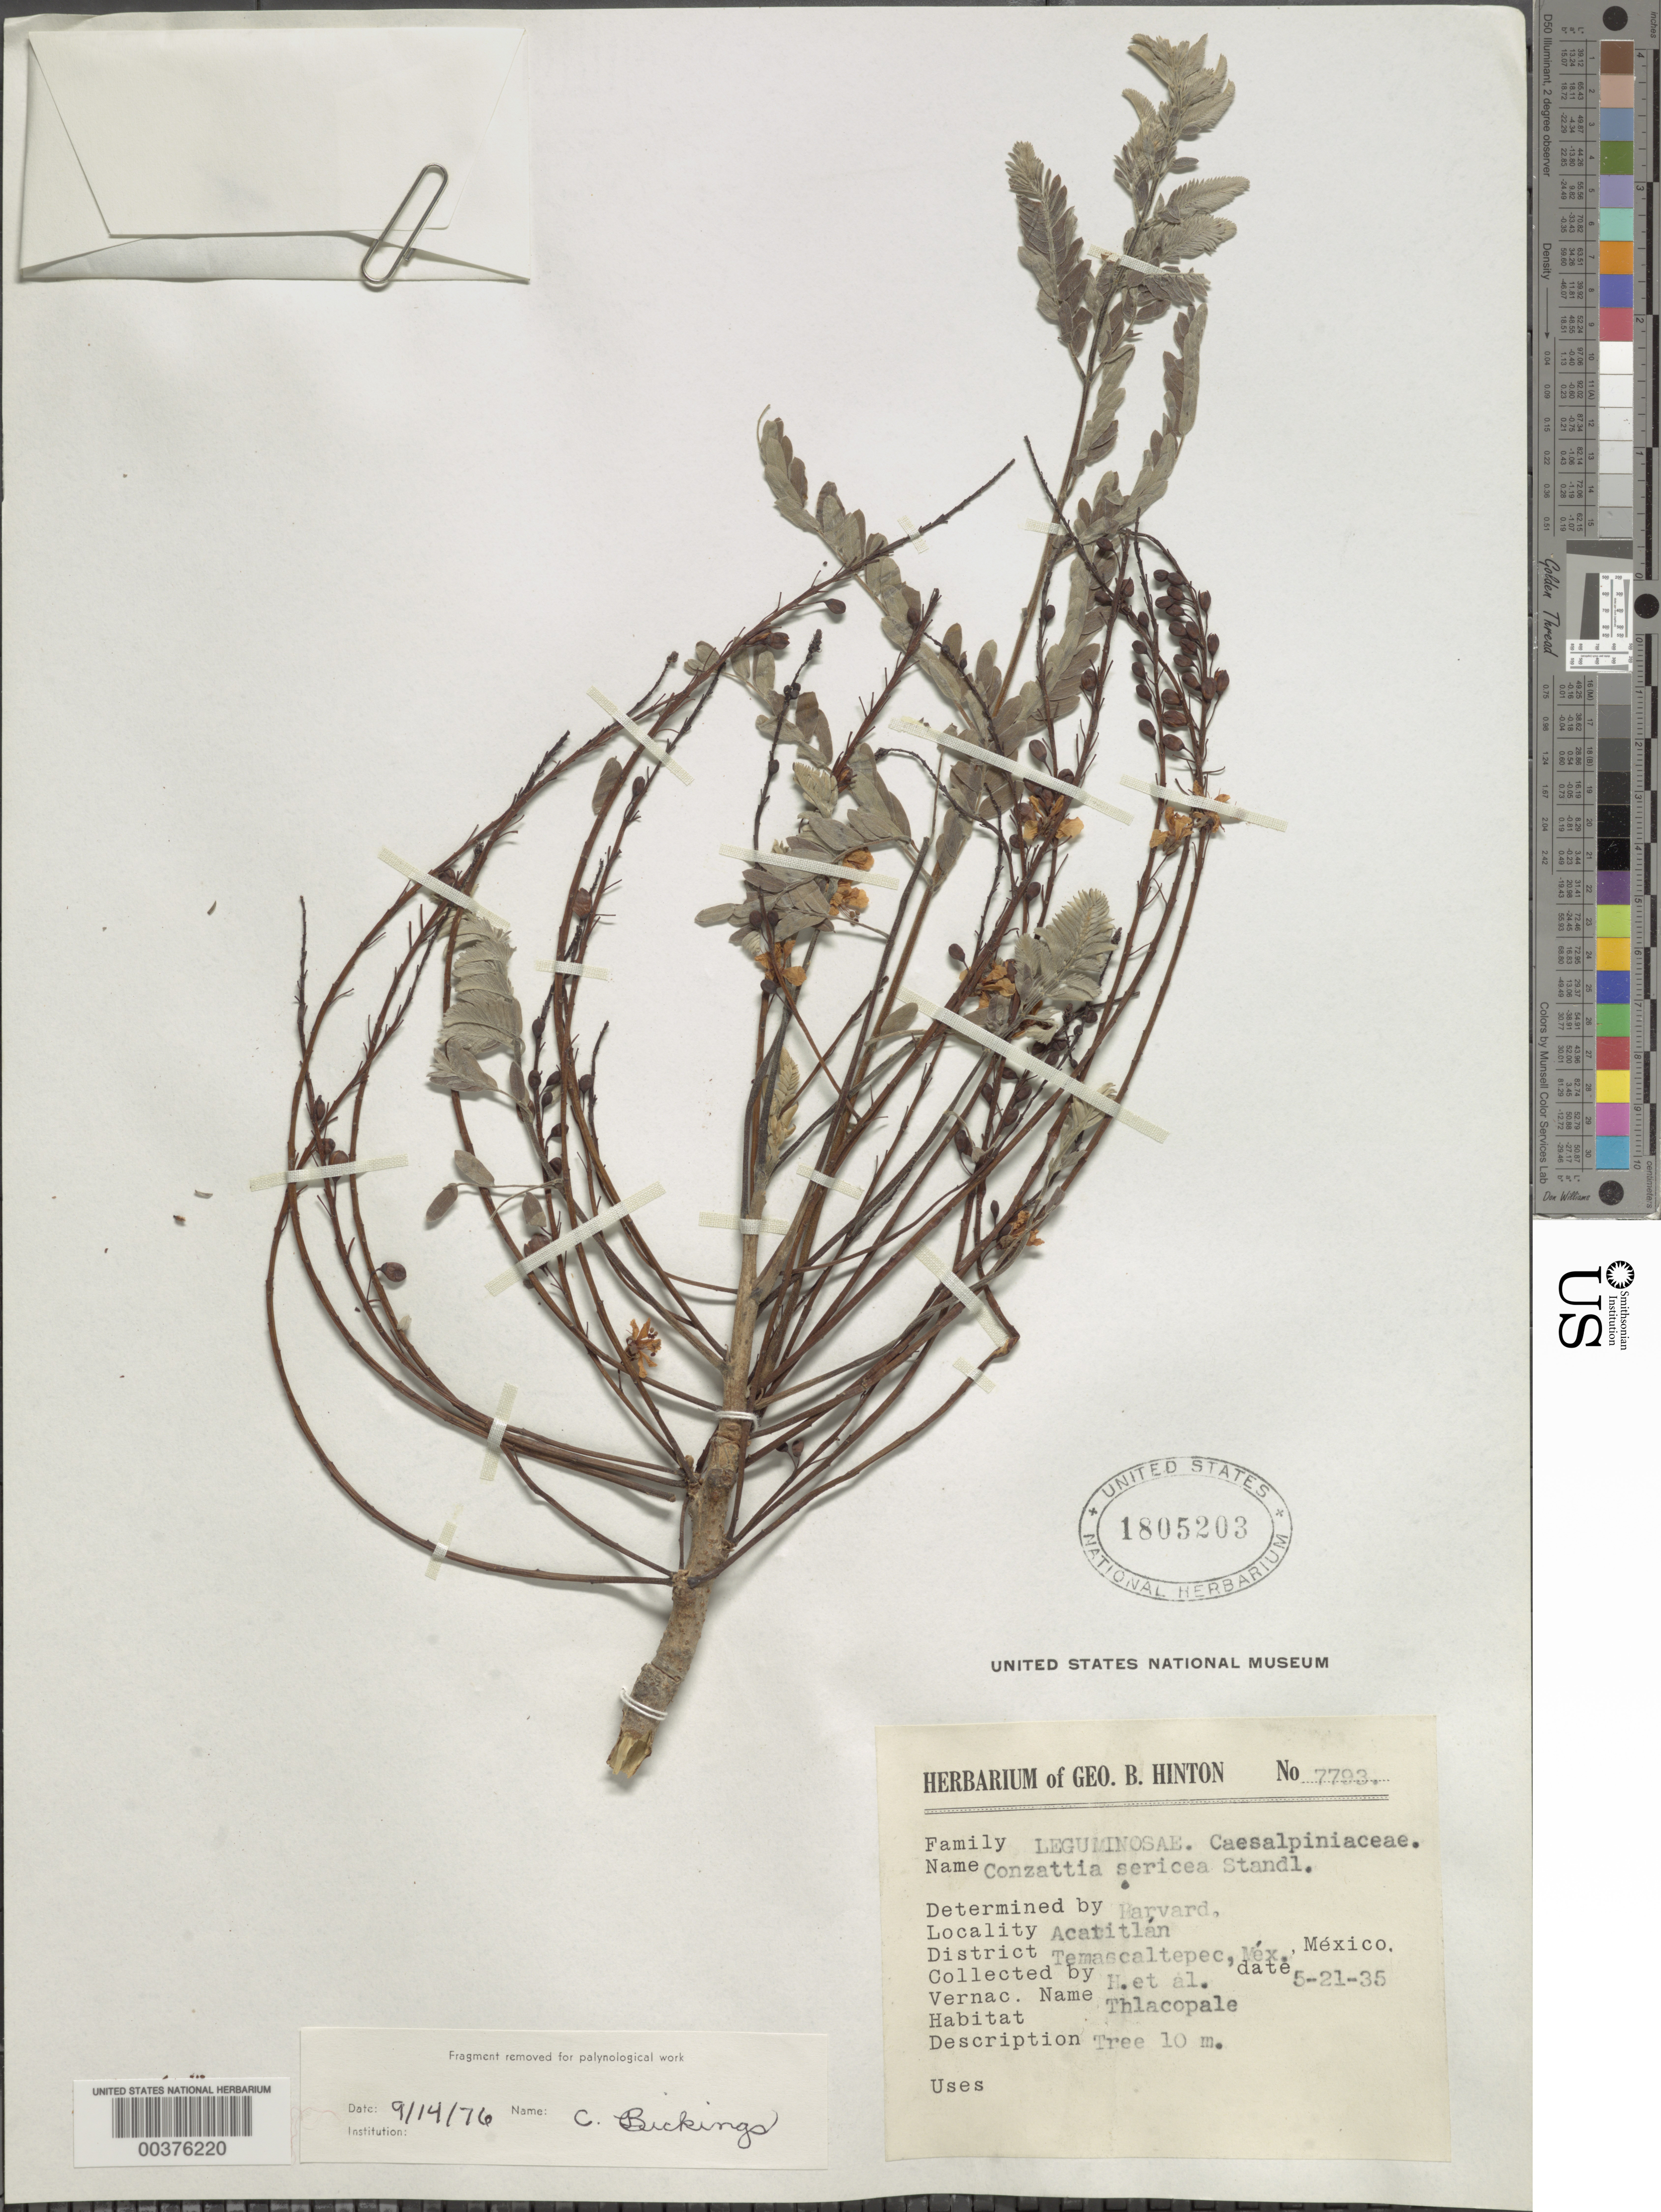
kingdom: Plantae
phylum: Tracheophyta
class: Magnoliopsida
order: Fabales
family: Fabaceae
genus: Conzattia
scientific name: Conzattia sericea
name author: Standl.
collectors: G. B. Hinton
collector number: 7793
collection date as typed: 21 May 1935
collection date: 1935-05-21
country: Mexico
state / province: México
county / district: Temascaltepec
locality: Acatitlan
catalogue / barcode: US 1805203